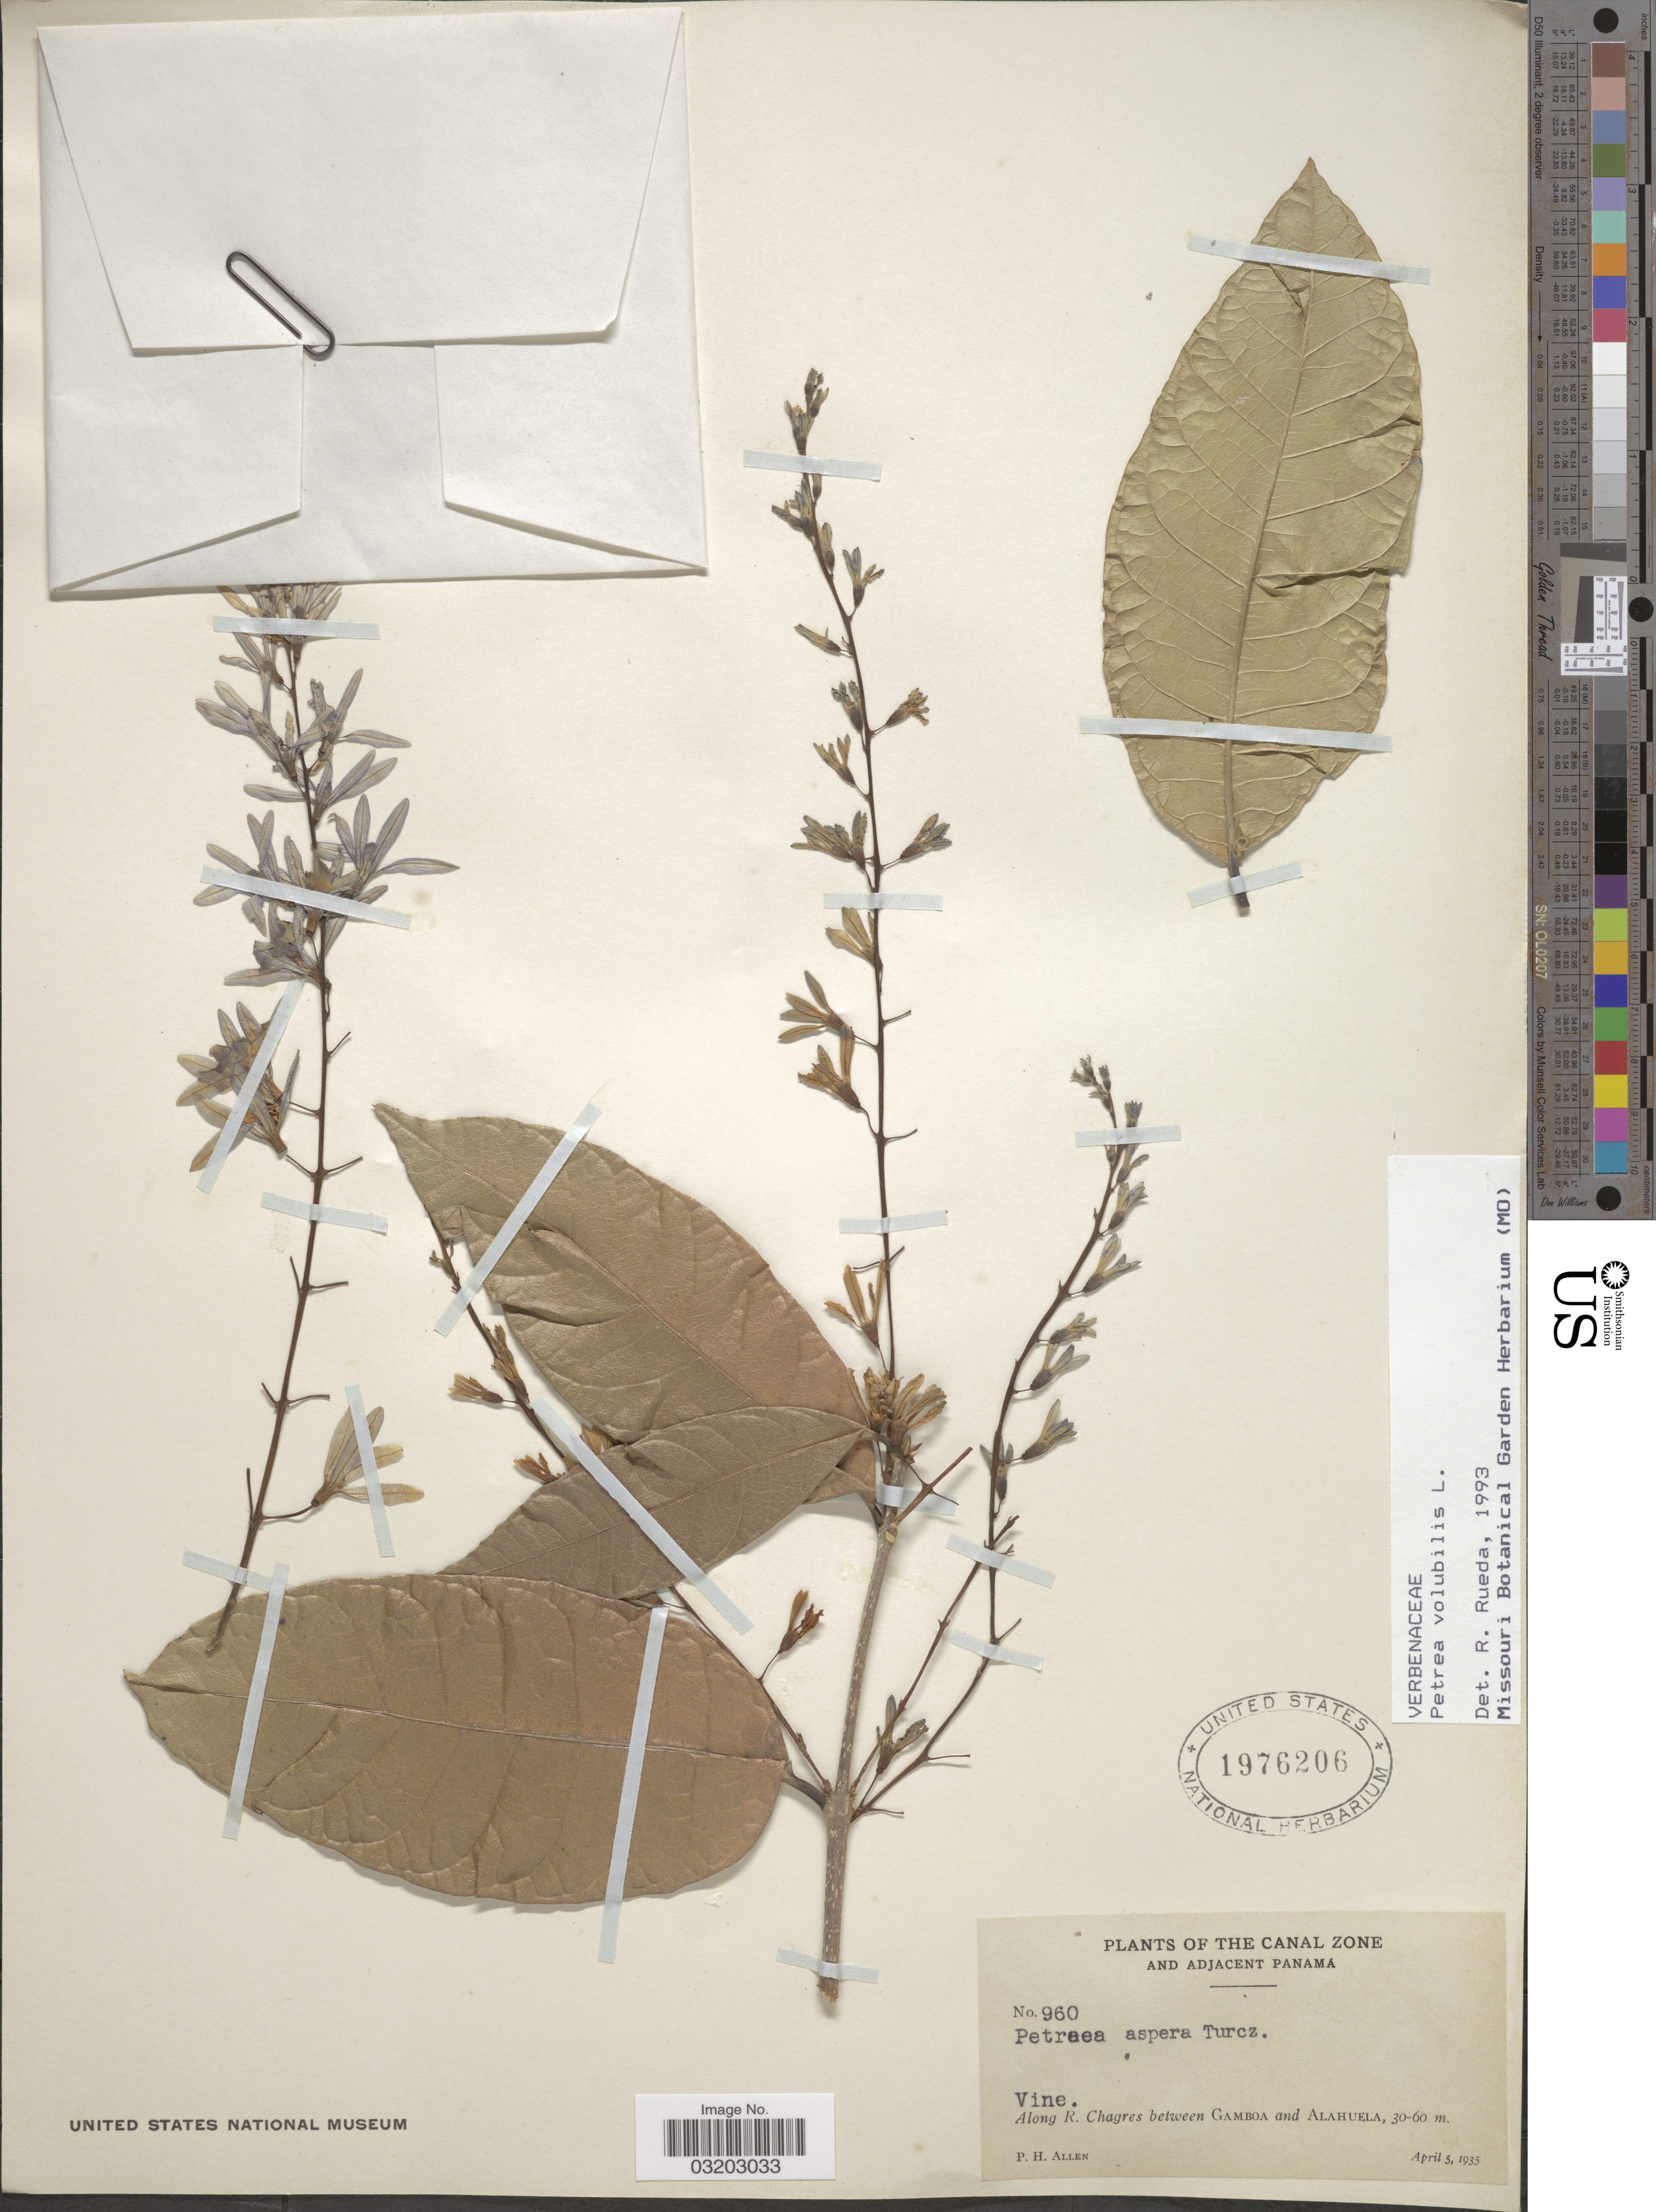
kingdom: Plantae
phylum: Tracheophyta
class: Magnoliopsida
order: Lamiales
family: Verbenaceae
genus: Petrea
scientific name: Petrea volubilis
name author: L.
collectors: P. H. Allen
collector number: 960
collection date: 1935-04-05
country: Panama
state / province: Colón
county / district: Canal Zone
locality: The Canal Zone and Adjacent Panama, Along R. Chagres between Gamboa and Alahuela.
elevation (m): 30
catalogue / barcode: US 1976206